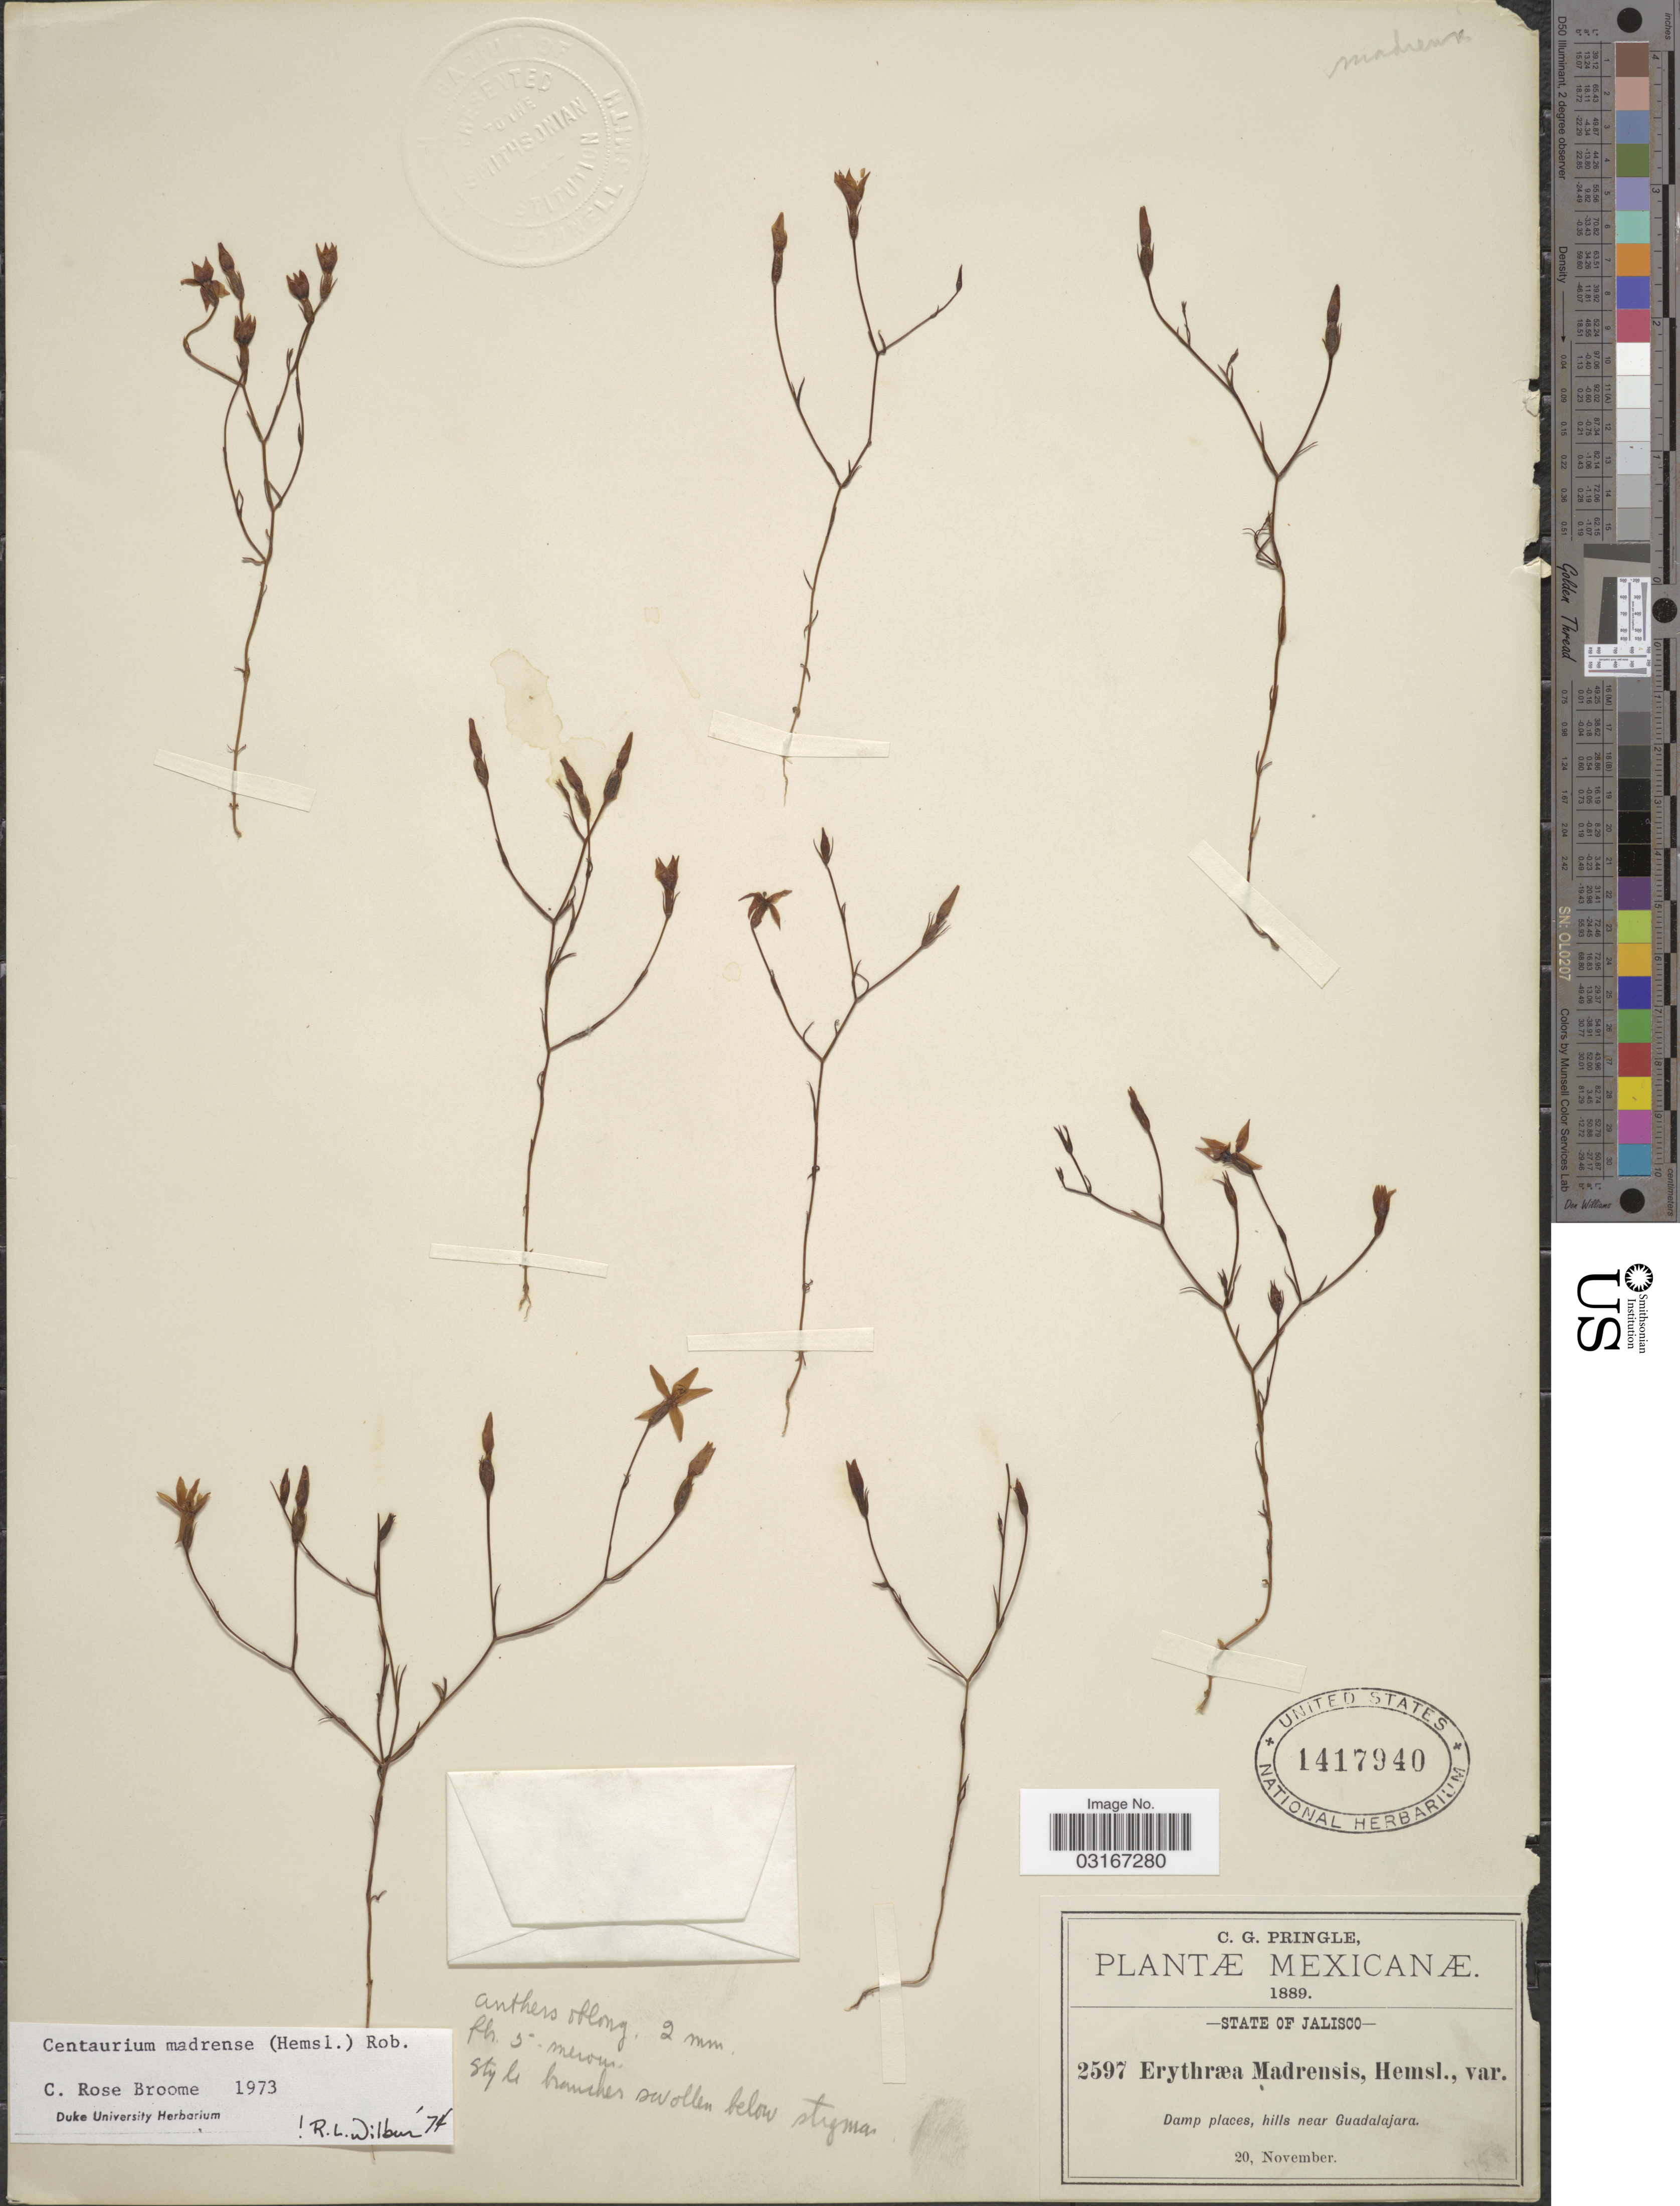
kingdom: Plantae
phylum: Tracheophyta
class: Magnoliopsida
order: Gentianales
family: Gentianaceae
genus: Centaurium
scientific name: Centaurium madrense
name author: (Hemsl.) B.L. Rob.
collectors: C. G. Pringle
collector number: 2597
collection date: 1889-11-20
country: Mexico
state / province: Jalisco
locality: Damp places, hills near Guadalajara.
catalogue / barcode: US 1417940